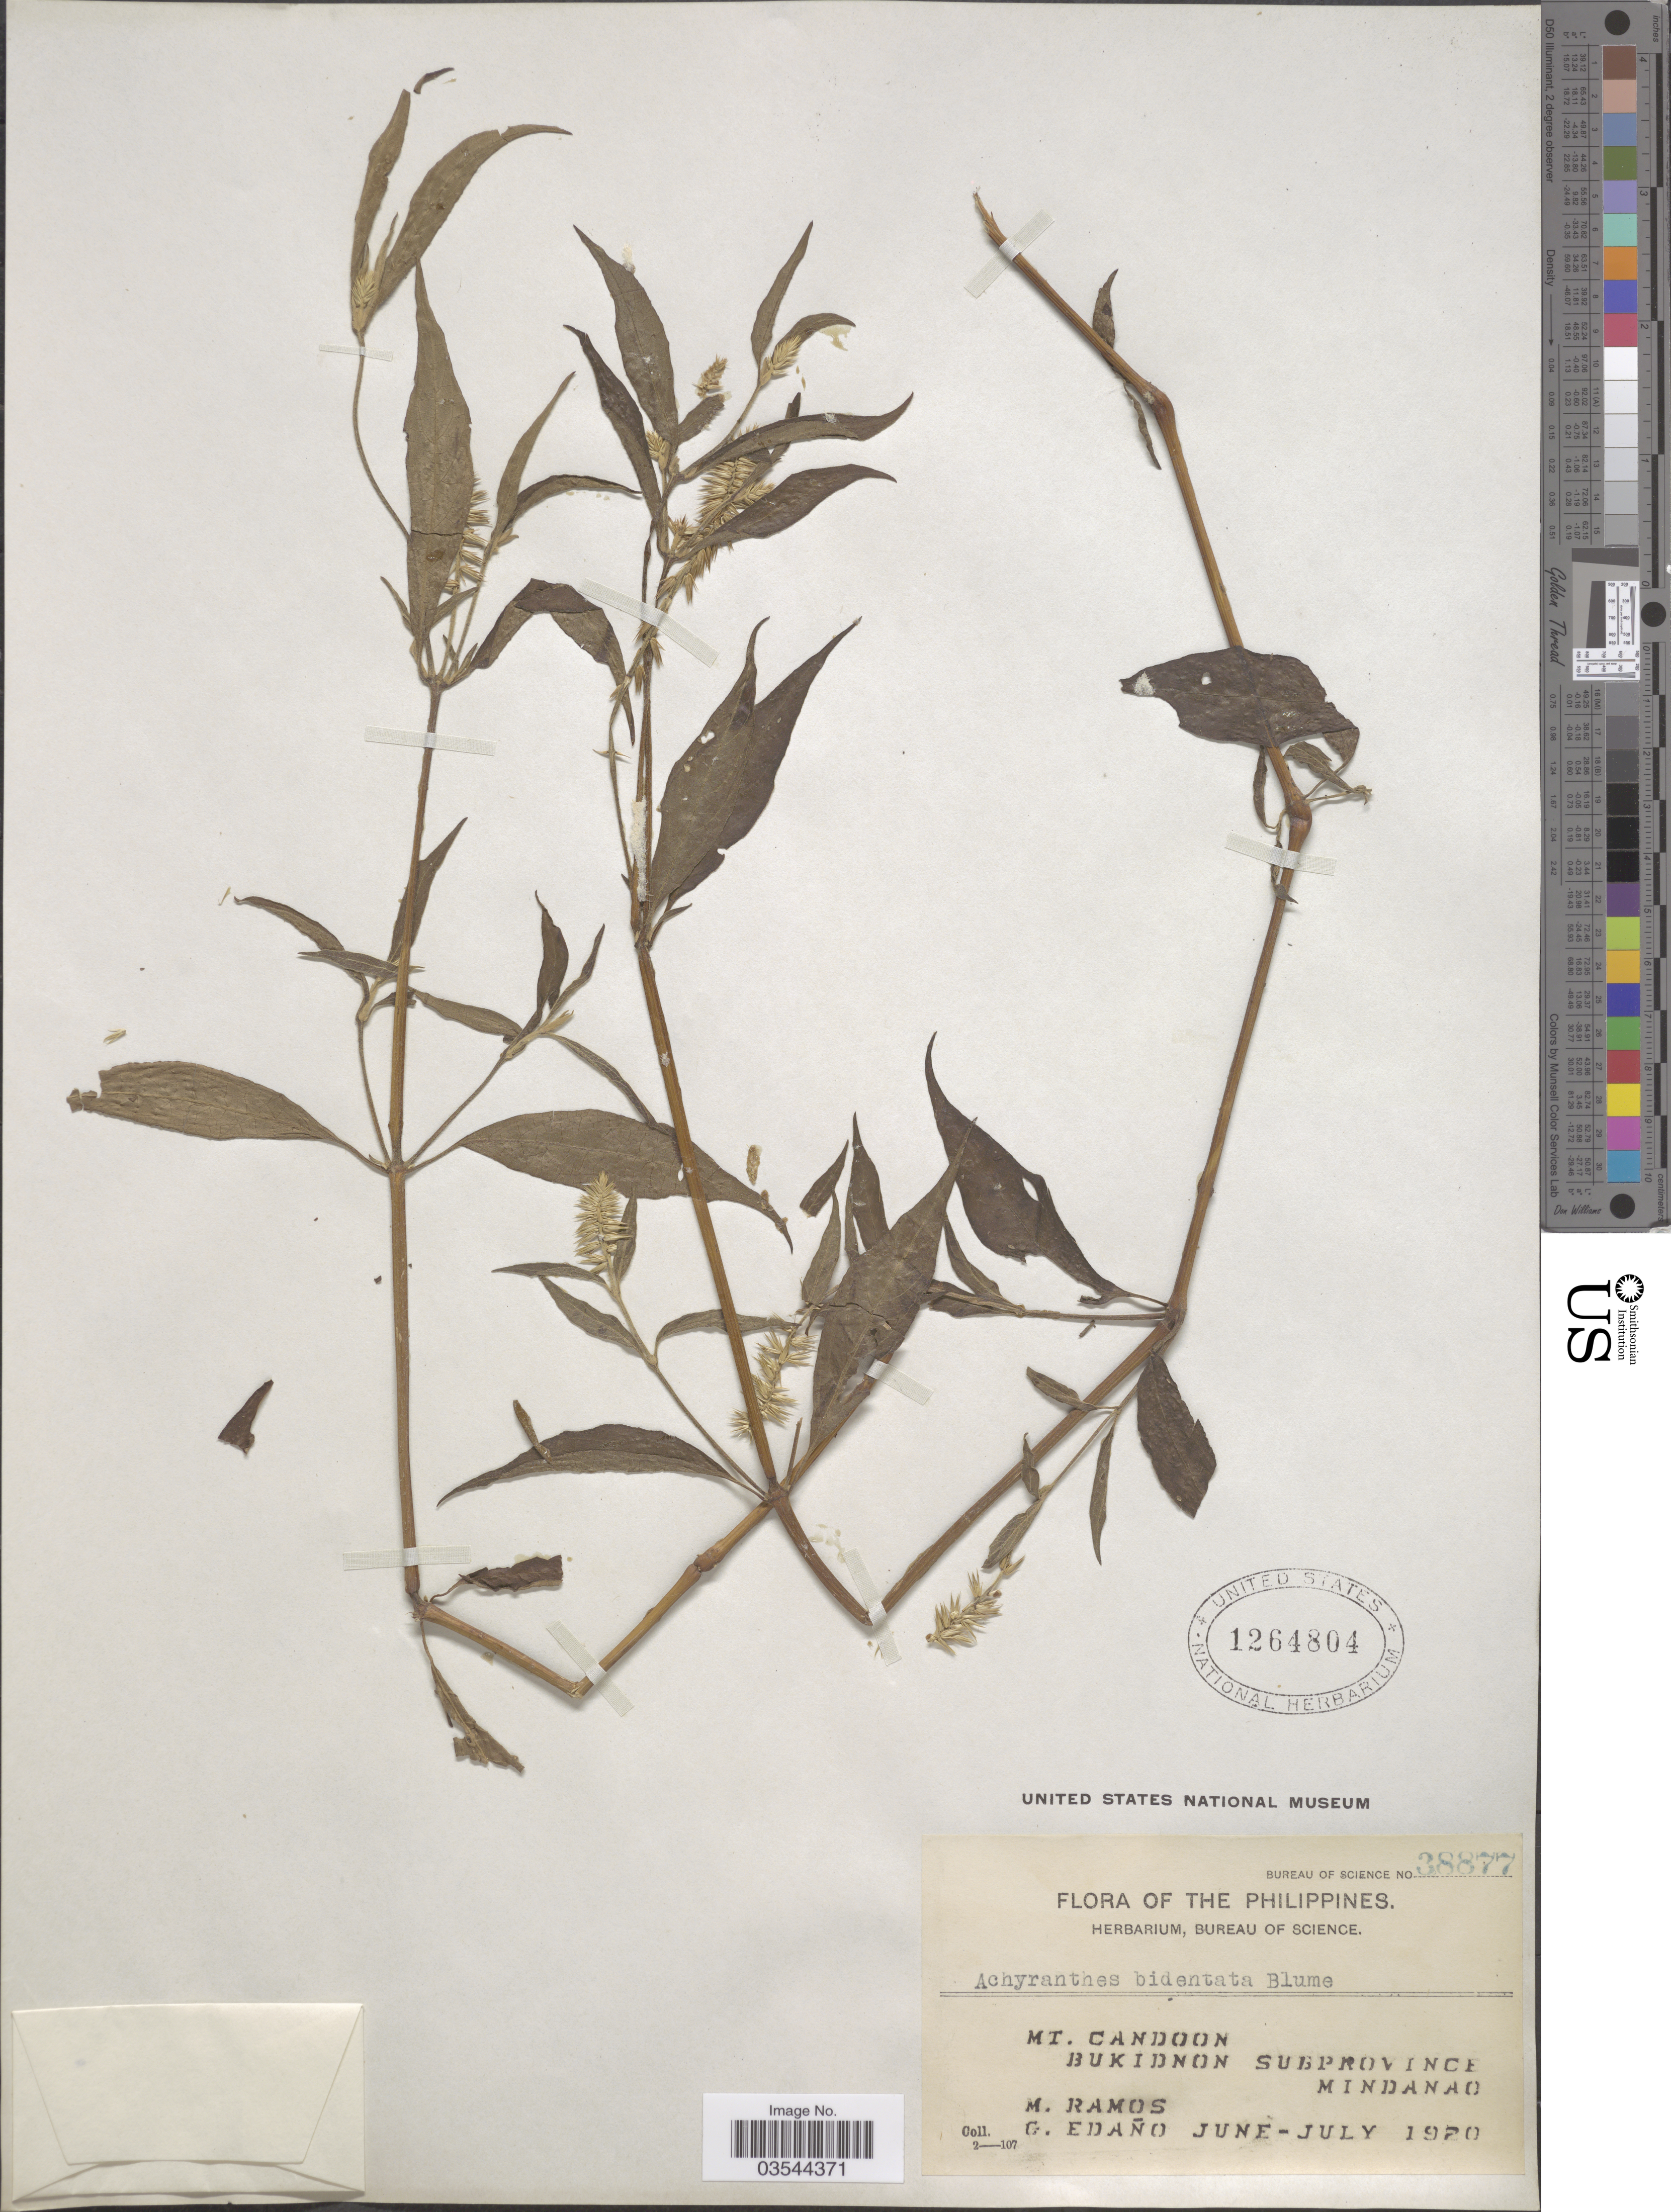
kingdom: Plantae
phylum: Tracheophyta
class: Magnoliopsida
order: Caryophyllales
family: Amaranthaceae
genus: Achyranthes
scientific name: Achyranthes bidentata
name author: Blume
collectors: M. Ramos & G. Edaño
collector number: Bureau of Science 38877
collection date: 1920-06/1920-07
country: Philippines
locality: Mt. Candoon. Bukidnon Subprovince Mindanao.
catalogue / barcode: US 1264804